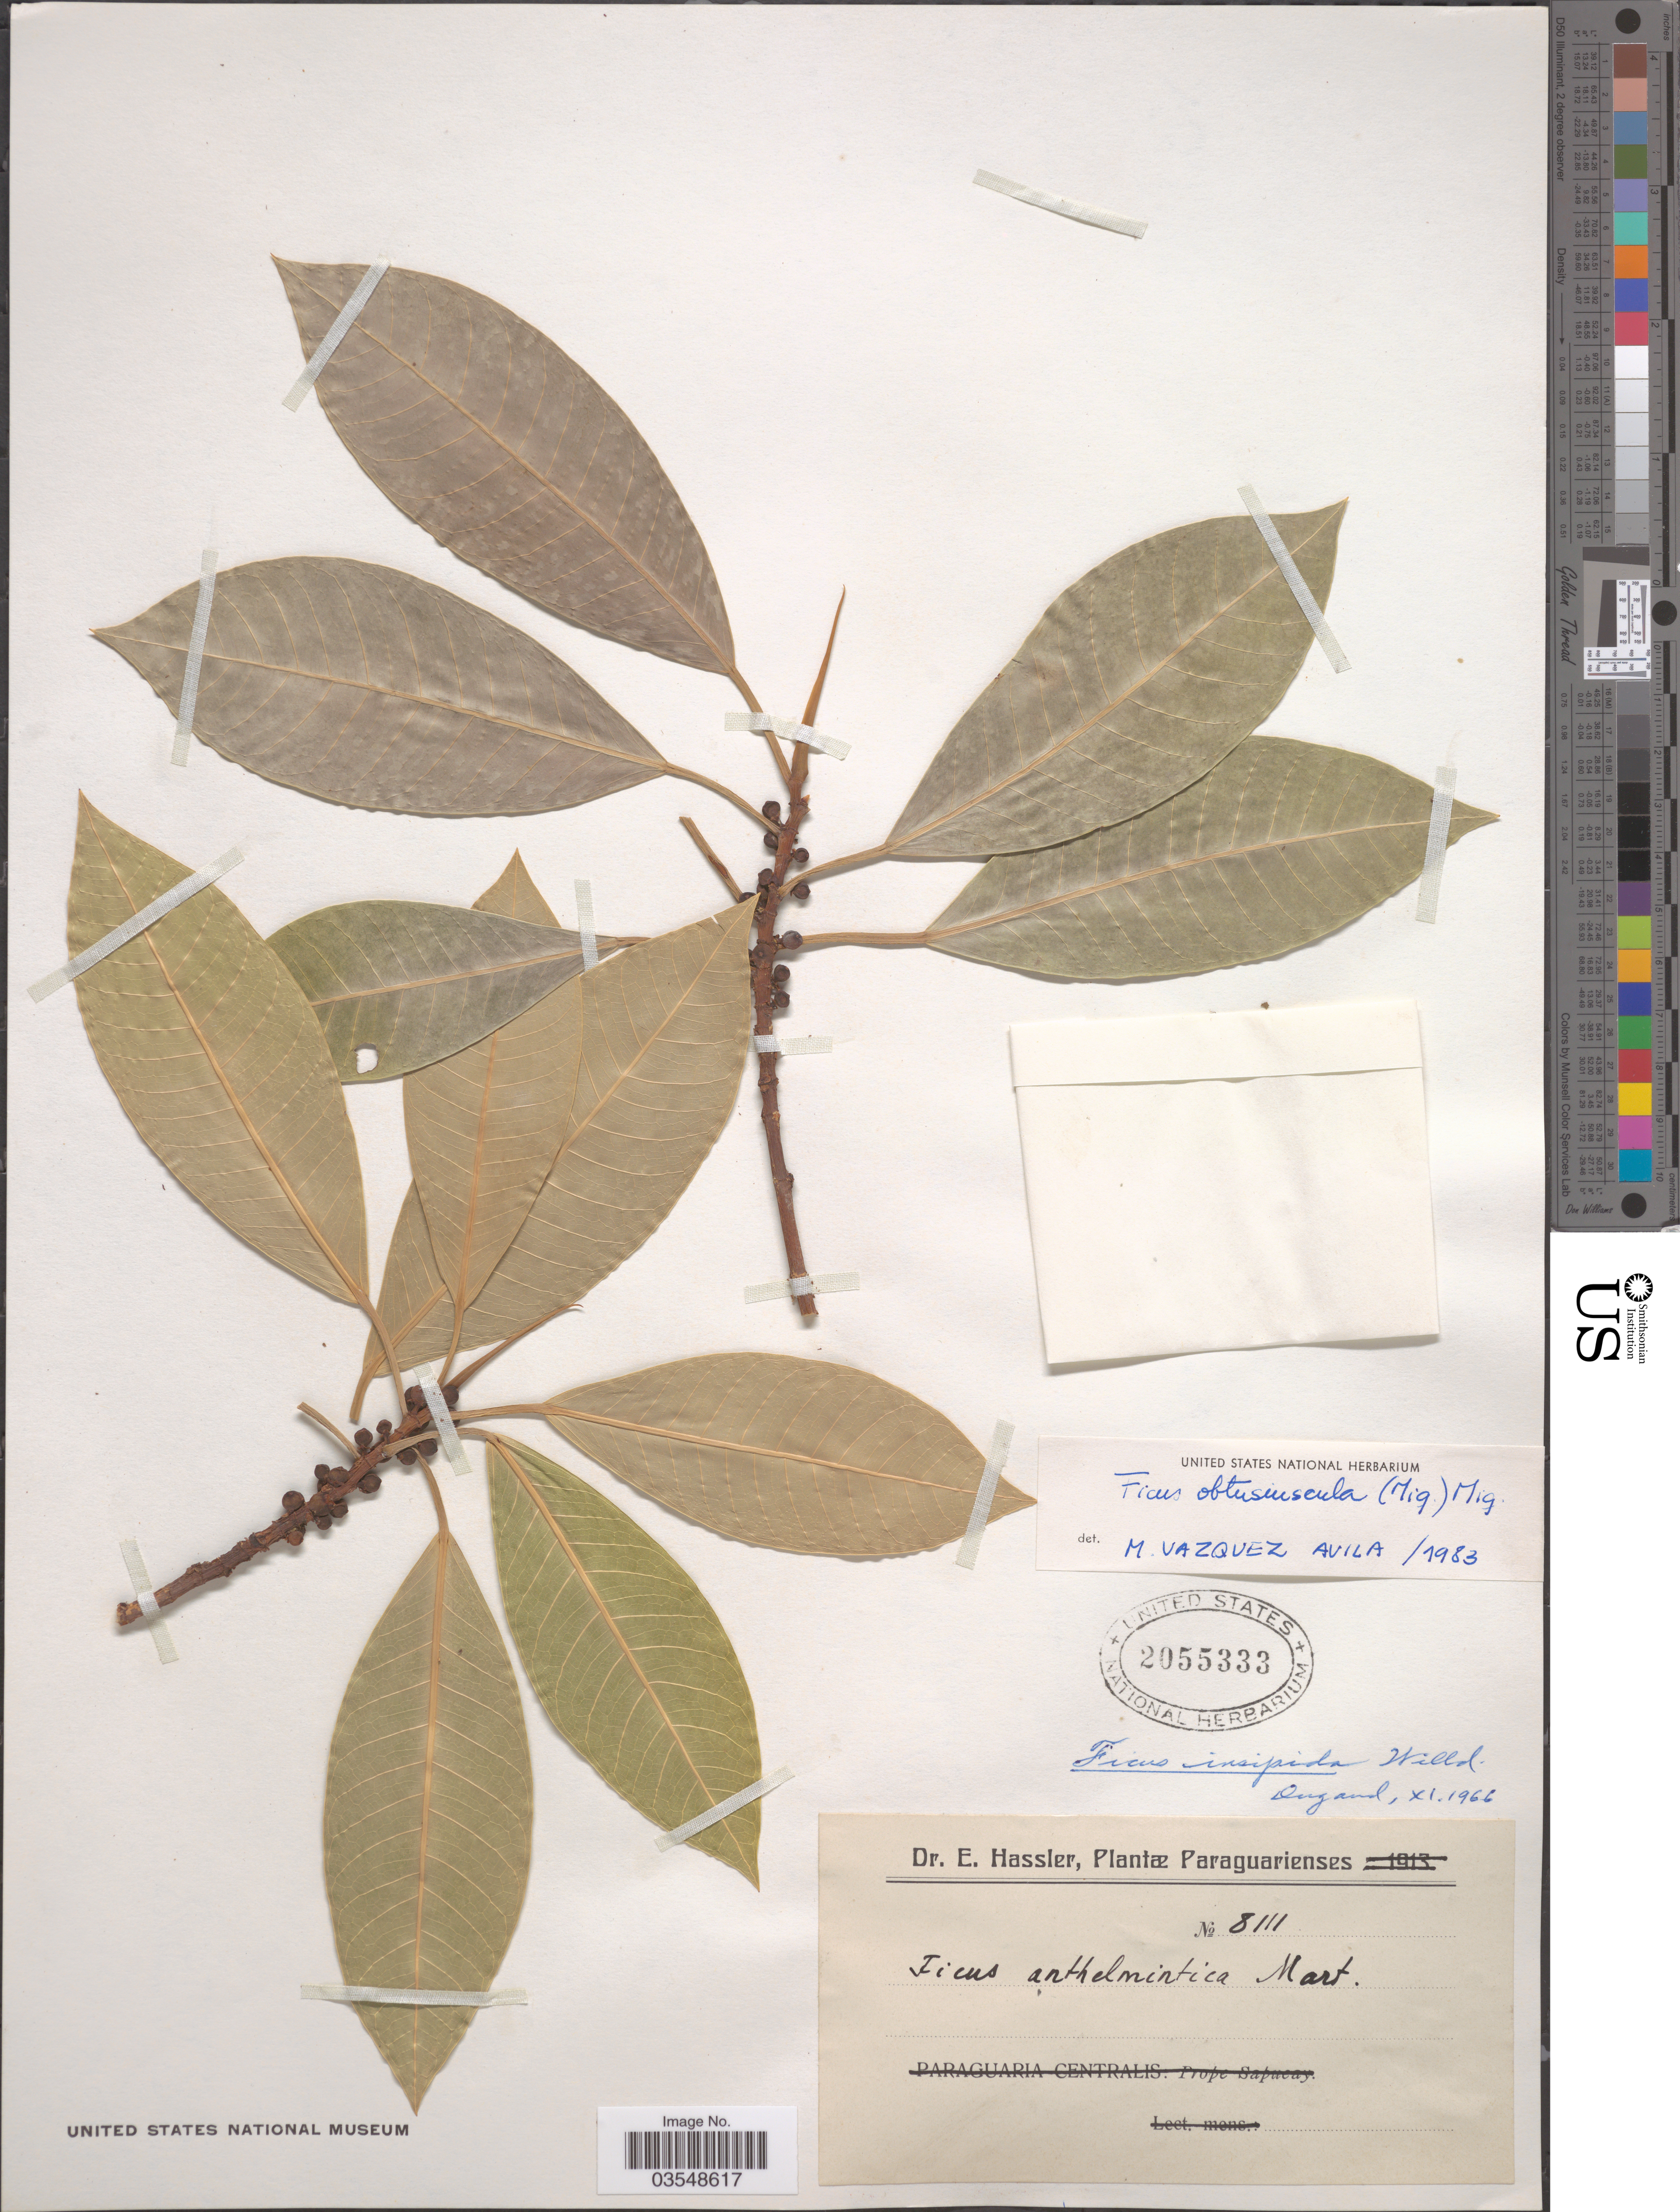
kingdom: Plantae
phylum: Tracheophyta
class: Magnoliopsida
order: Rosales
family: Moraceae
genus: Ficus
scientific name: Ficus insipida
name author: Willd.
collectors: E. Hassler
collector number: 8111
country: Paraguay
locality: Paraguarienses.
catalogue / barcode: US 2055333